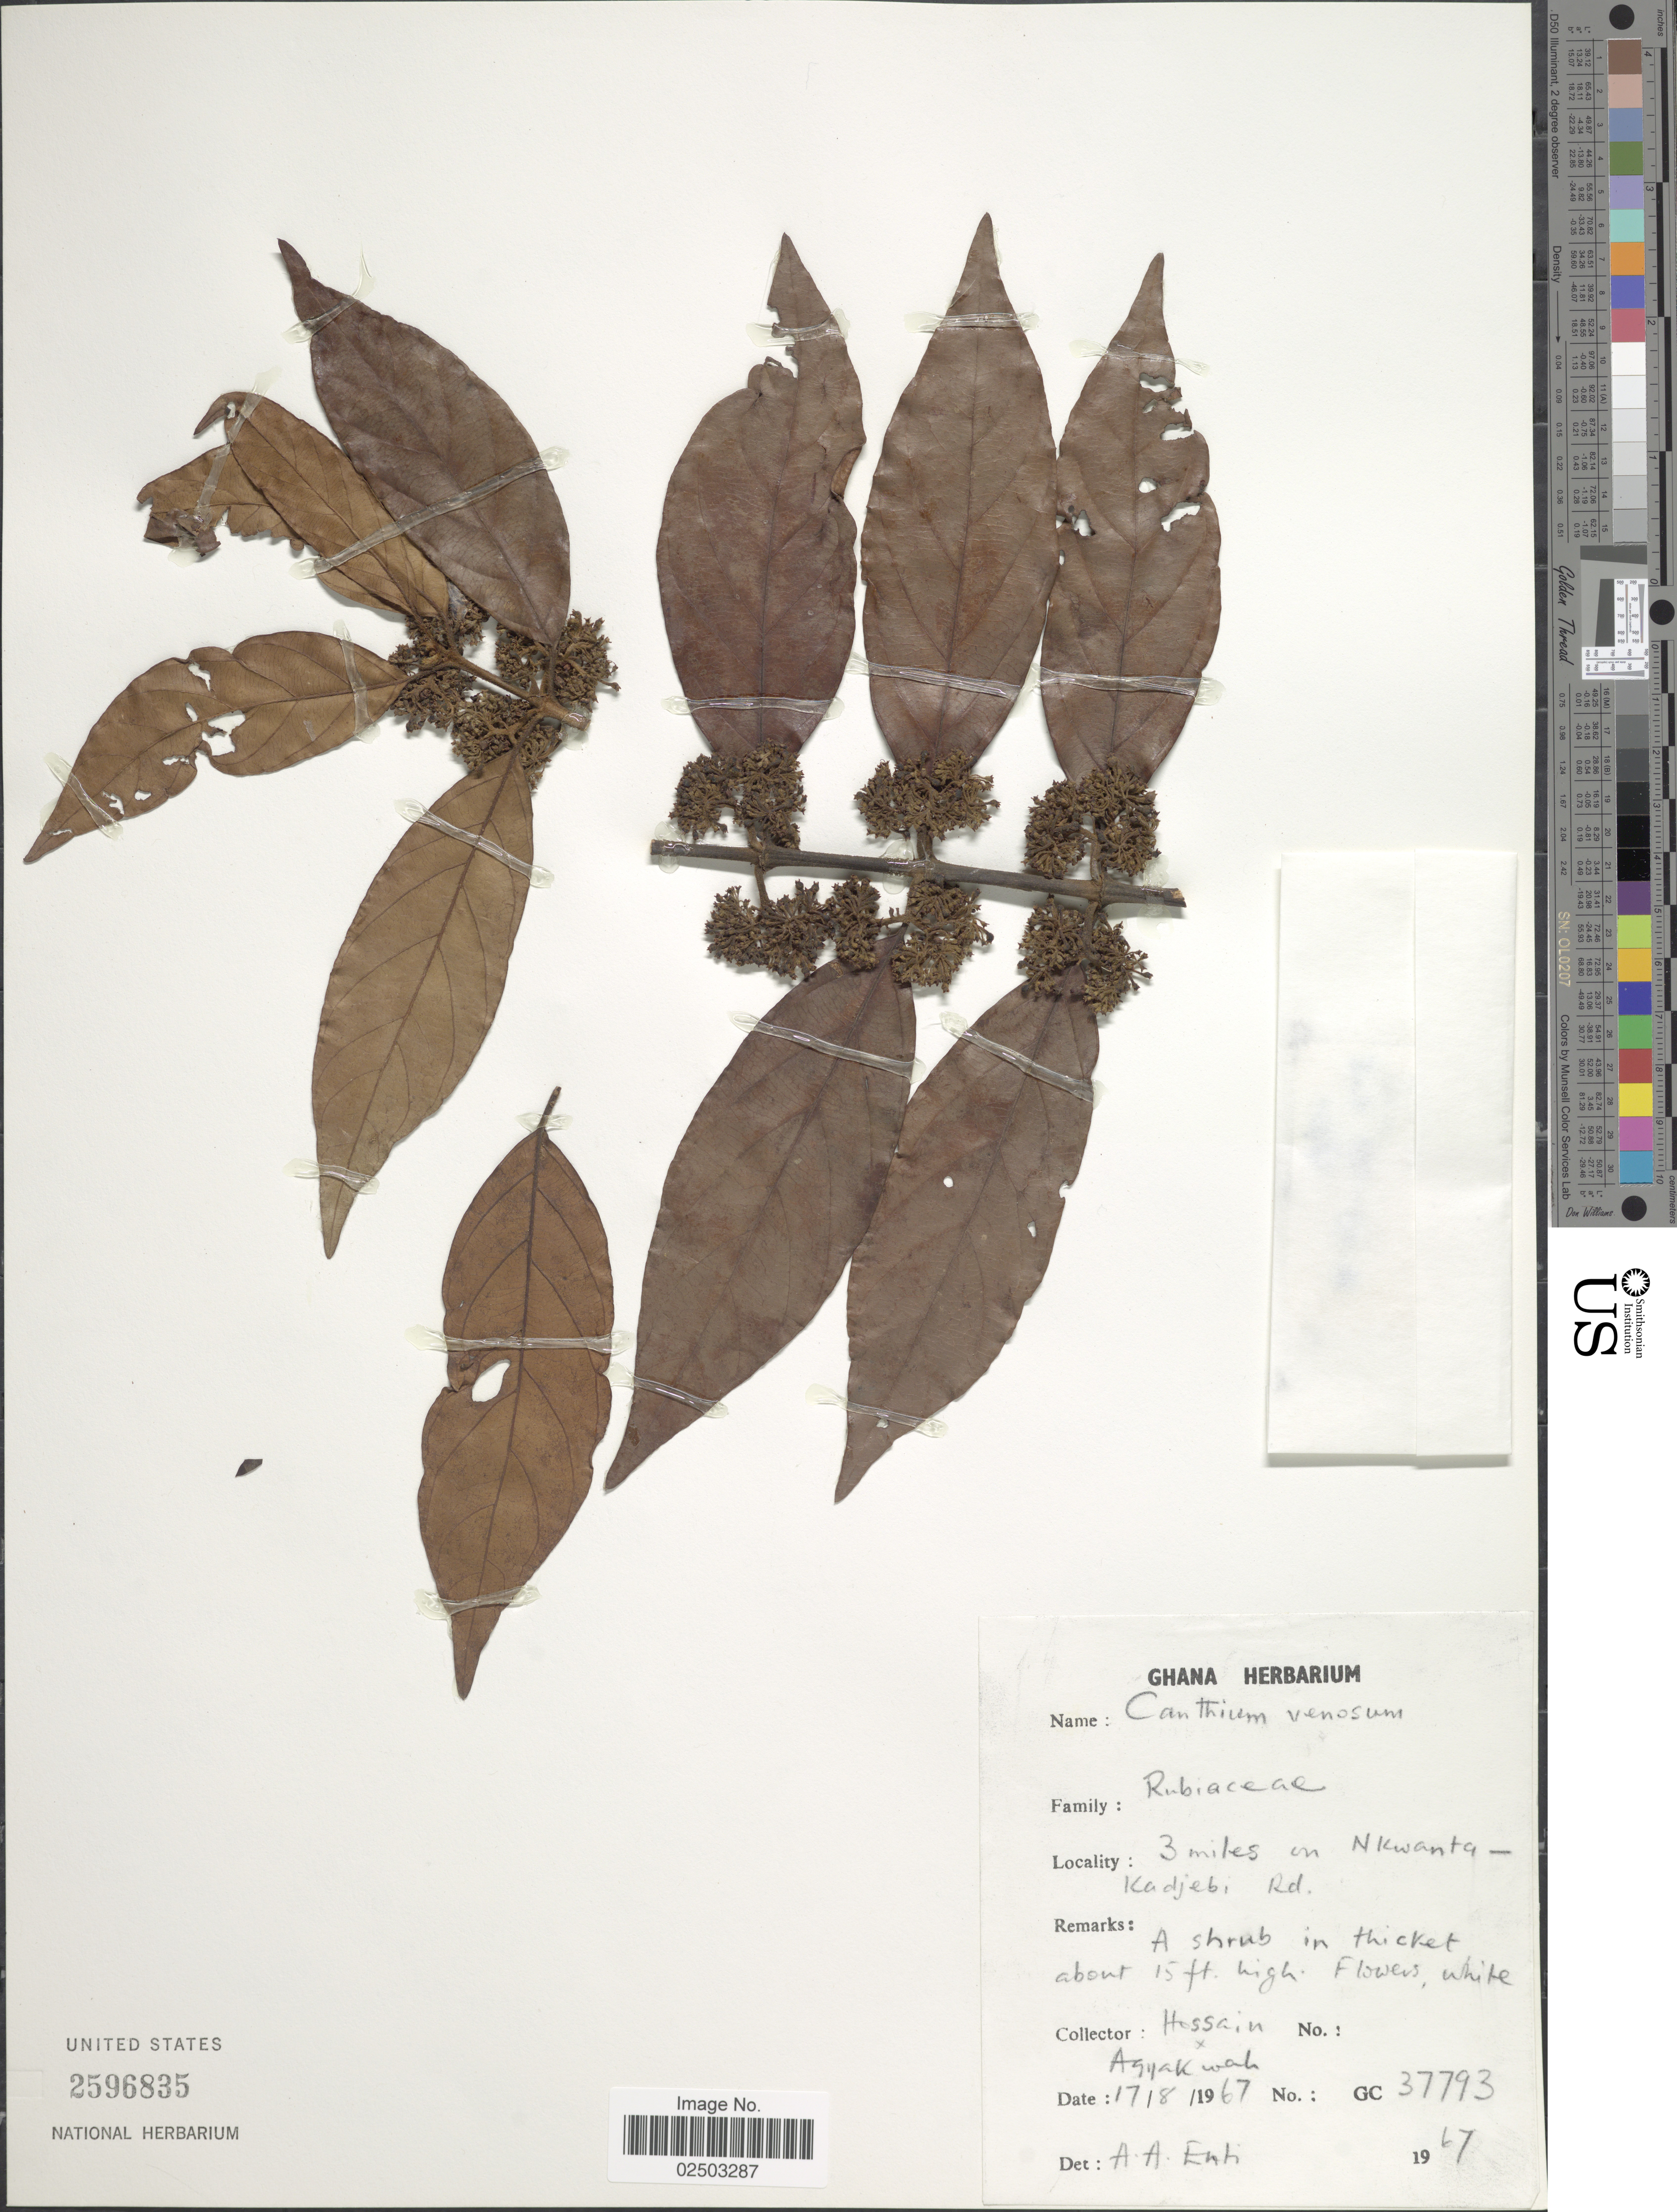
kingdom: Plantae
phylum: Tracheophyta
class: Magnoliopsida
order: Gentianales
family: Rubiaceae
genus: Canthium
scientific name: Canthium venosum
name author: (Oliv.) Hiern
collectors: Hossain & Agyakwah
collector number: GC37793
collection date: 1967-08-17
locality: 3 miles on N.Kwanta-kadjebi, Rd.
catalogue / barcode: US 2596835